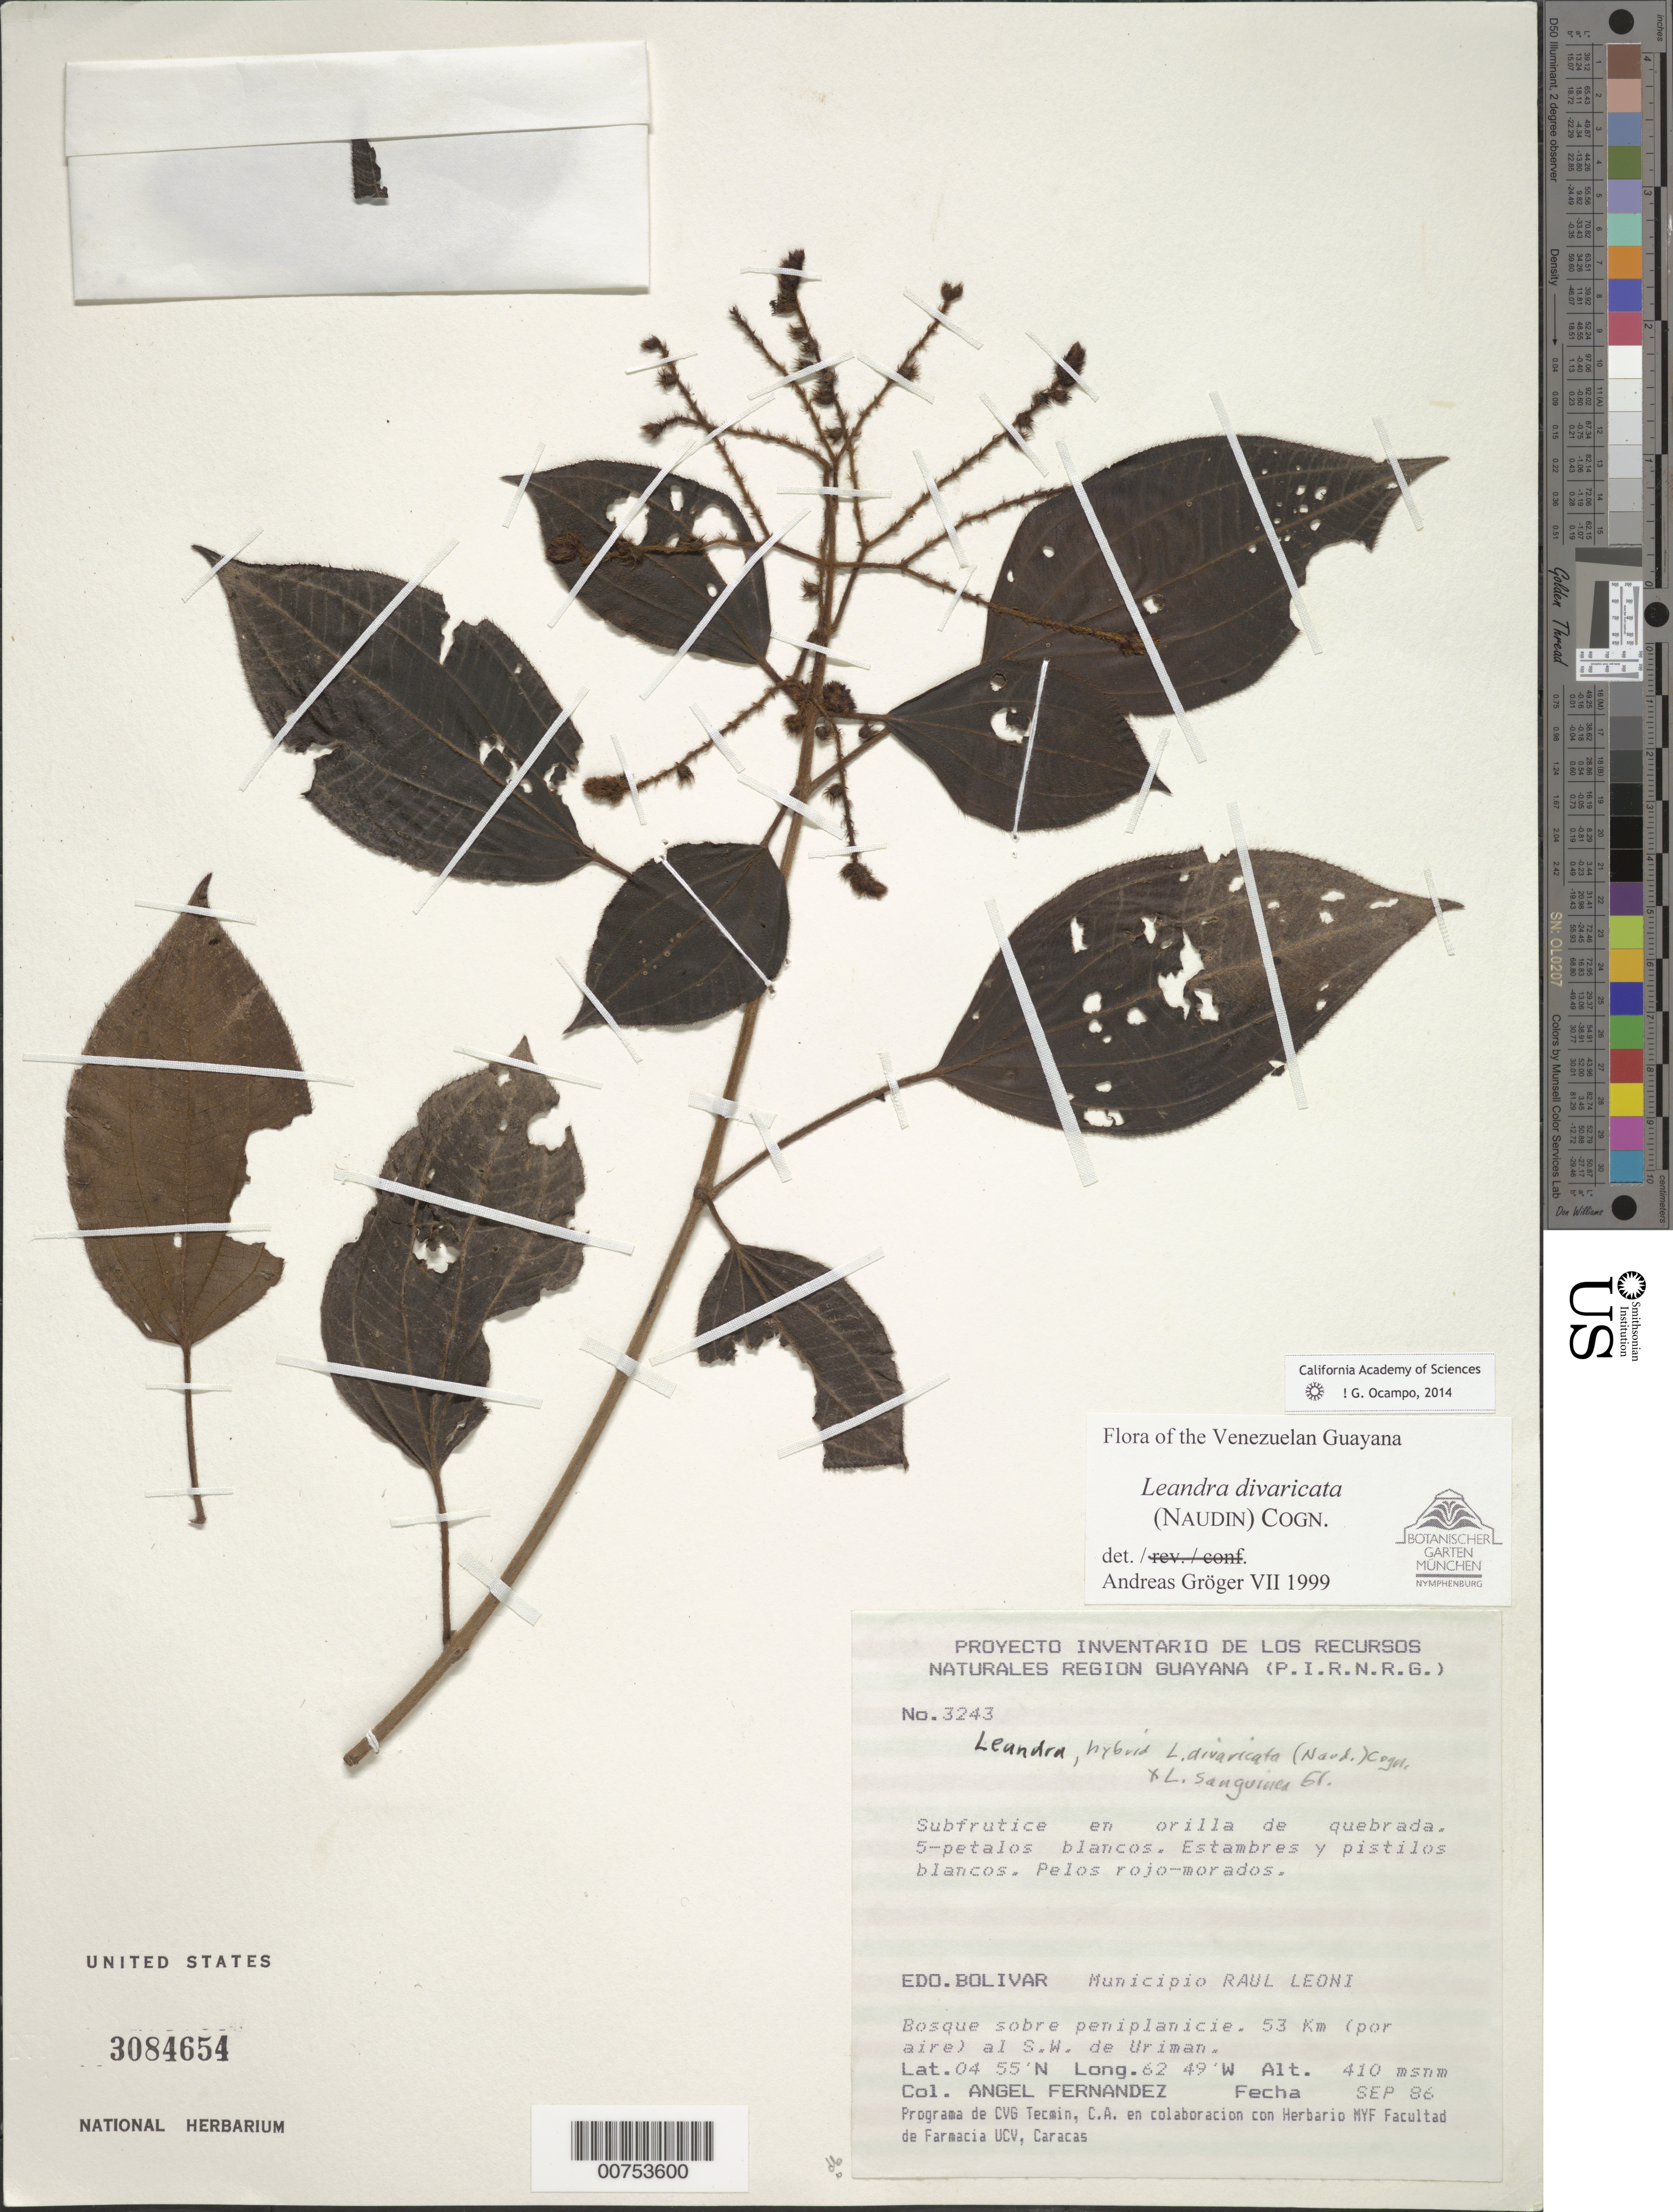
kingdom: Plantae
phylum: Tracheophyta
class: Magnoliopsida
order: Myrtales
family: Melastomataceae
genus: Leandra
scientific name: Leandra divaricata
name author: (Naudin) Cogn.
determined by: Gröger, A.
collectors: A. Fernández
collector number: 3243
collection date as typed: Sep-86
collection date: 1986-09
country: Venezuela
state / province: Bolívar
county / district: Angostura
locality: Mun. Raúl Leoni [=Angostura], 53 km by air to SW of Uriman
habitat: Bosque sobre peniplanicie; en orilla de quebrada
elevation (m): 410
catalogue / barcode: US 3084654